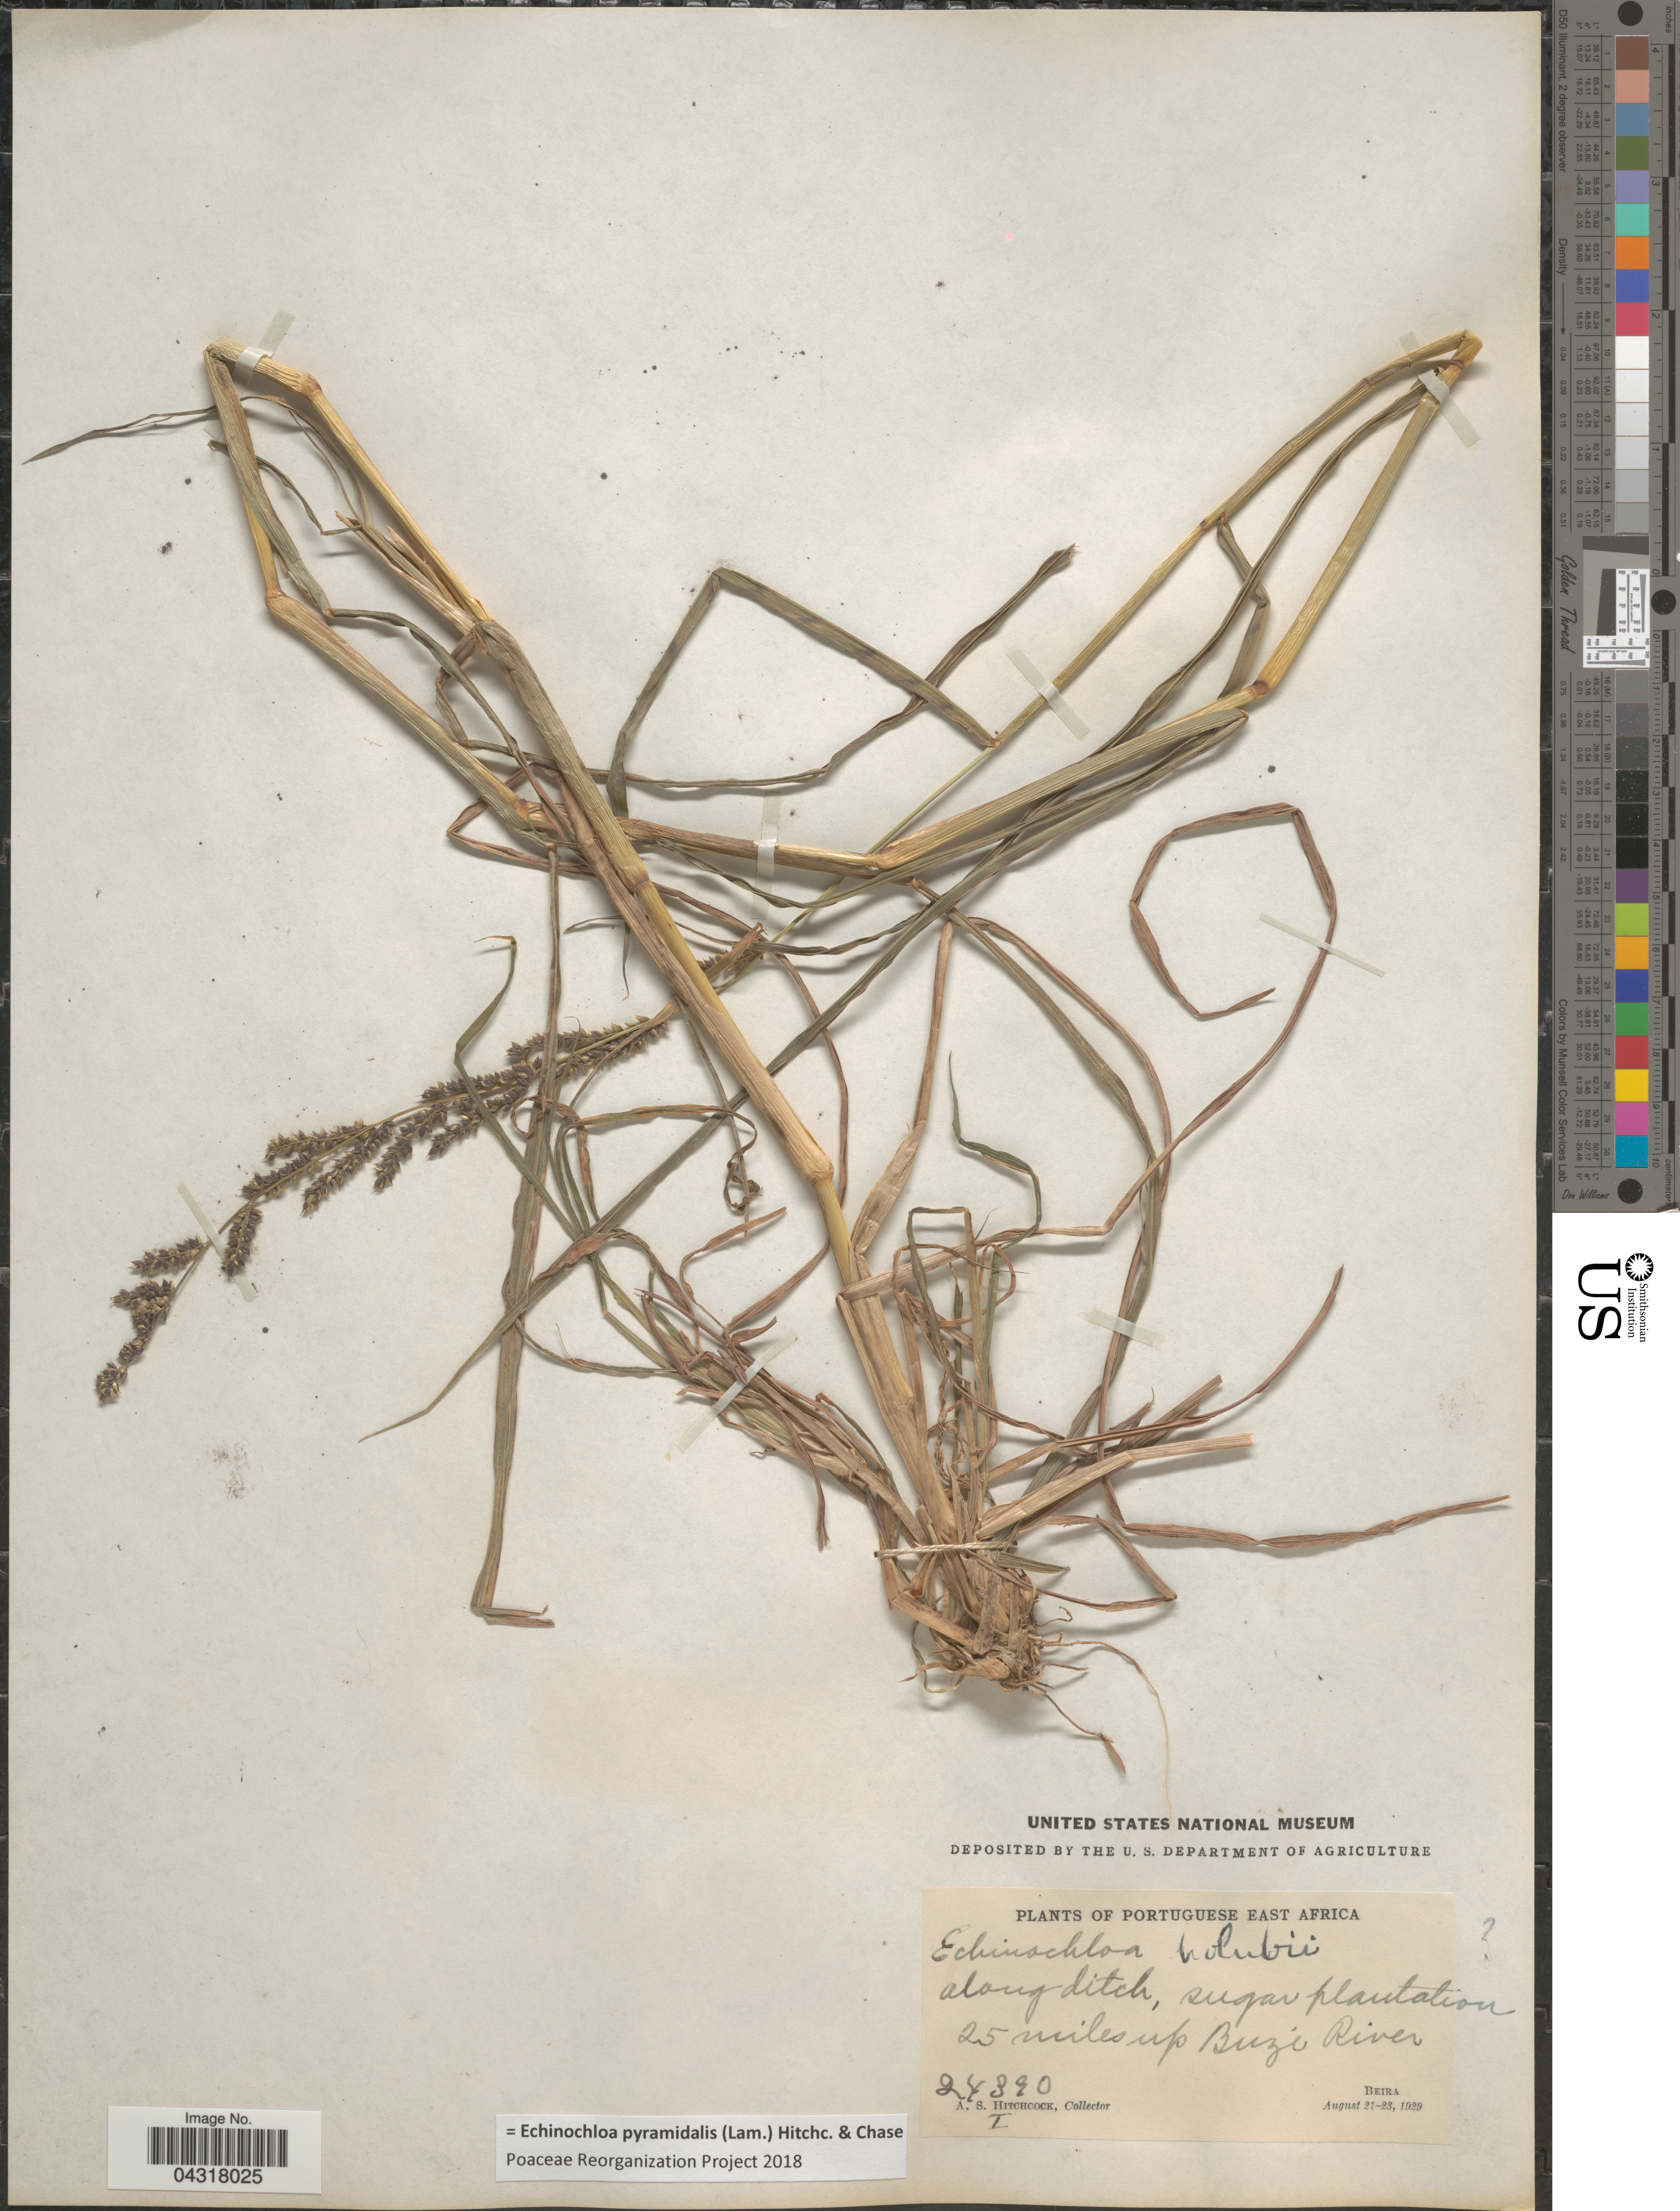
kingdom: Plantae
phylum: Tracheophyta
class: Liliopsida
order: Poales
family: Poaceae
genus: Echinochloa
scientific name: Echinochloa pyramidalis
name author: (Lam.) Hitchc. & Chase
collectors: A. S. Hitchcock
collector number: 24390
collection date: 1929-08-21/1929-08-23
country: Mozambique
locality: Portuguese East Africa. Along ditch, sugar plantation, 25 miles up Buzi River. Beira.